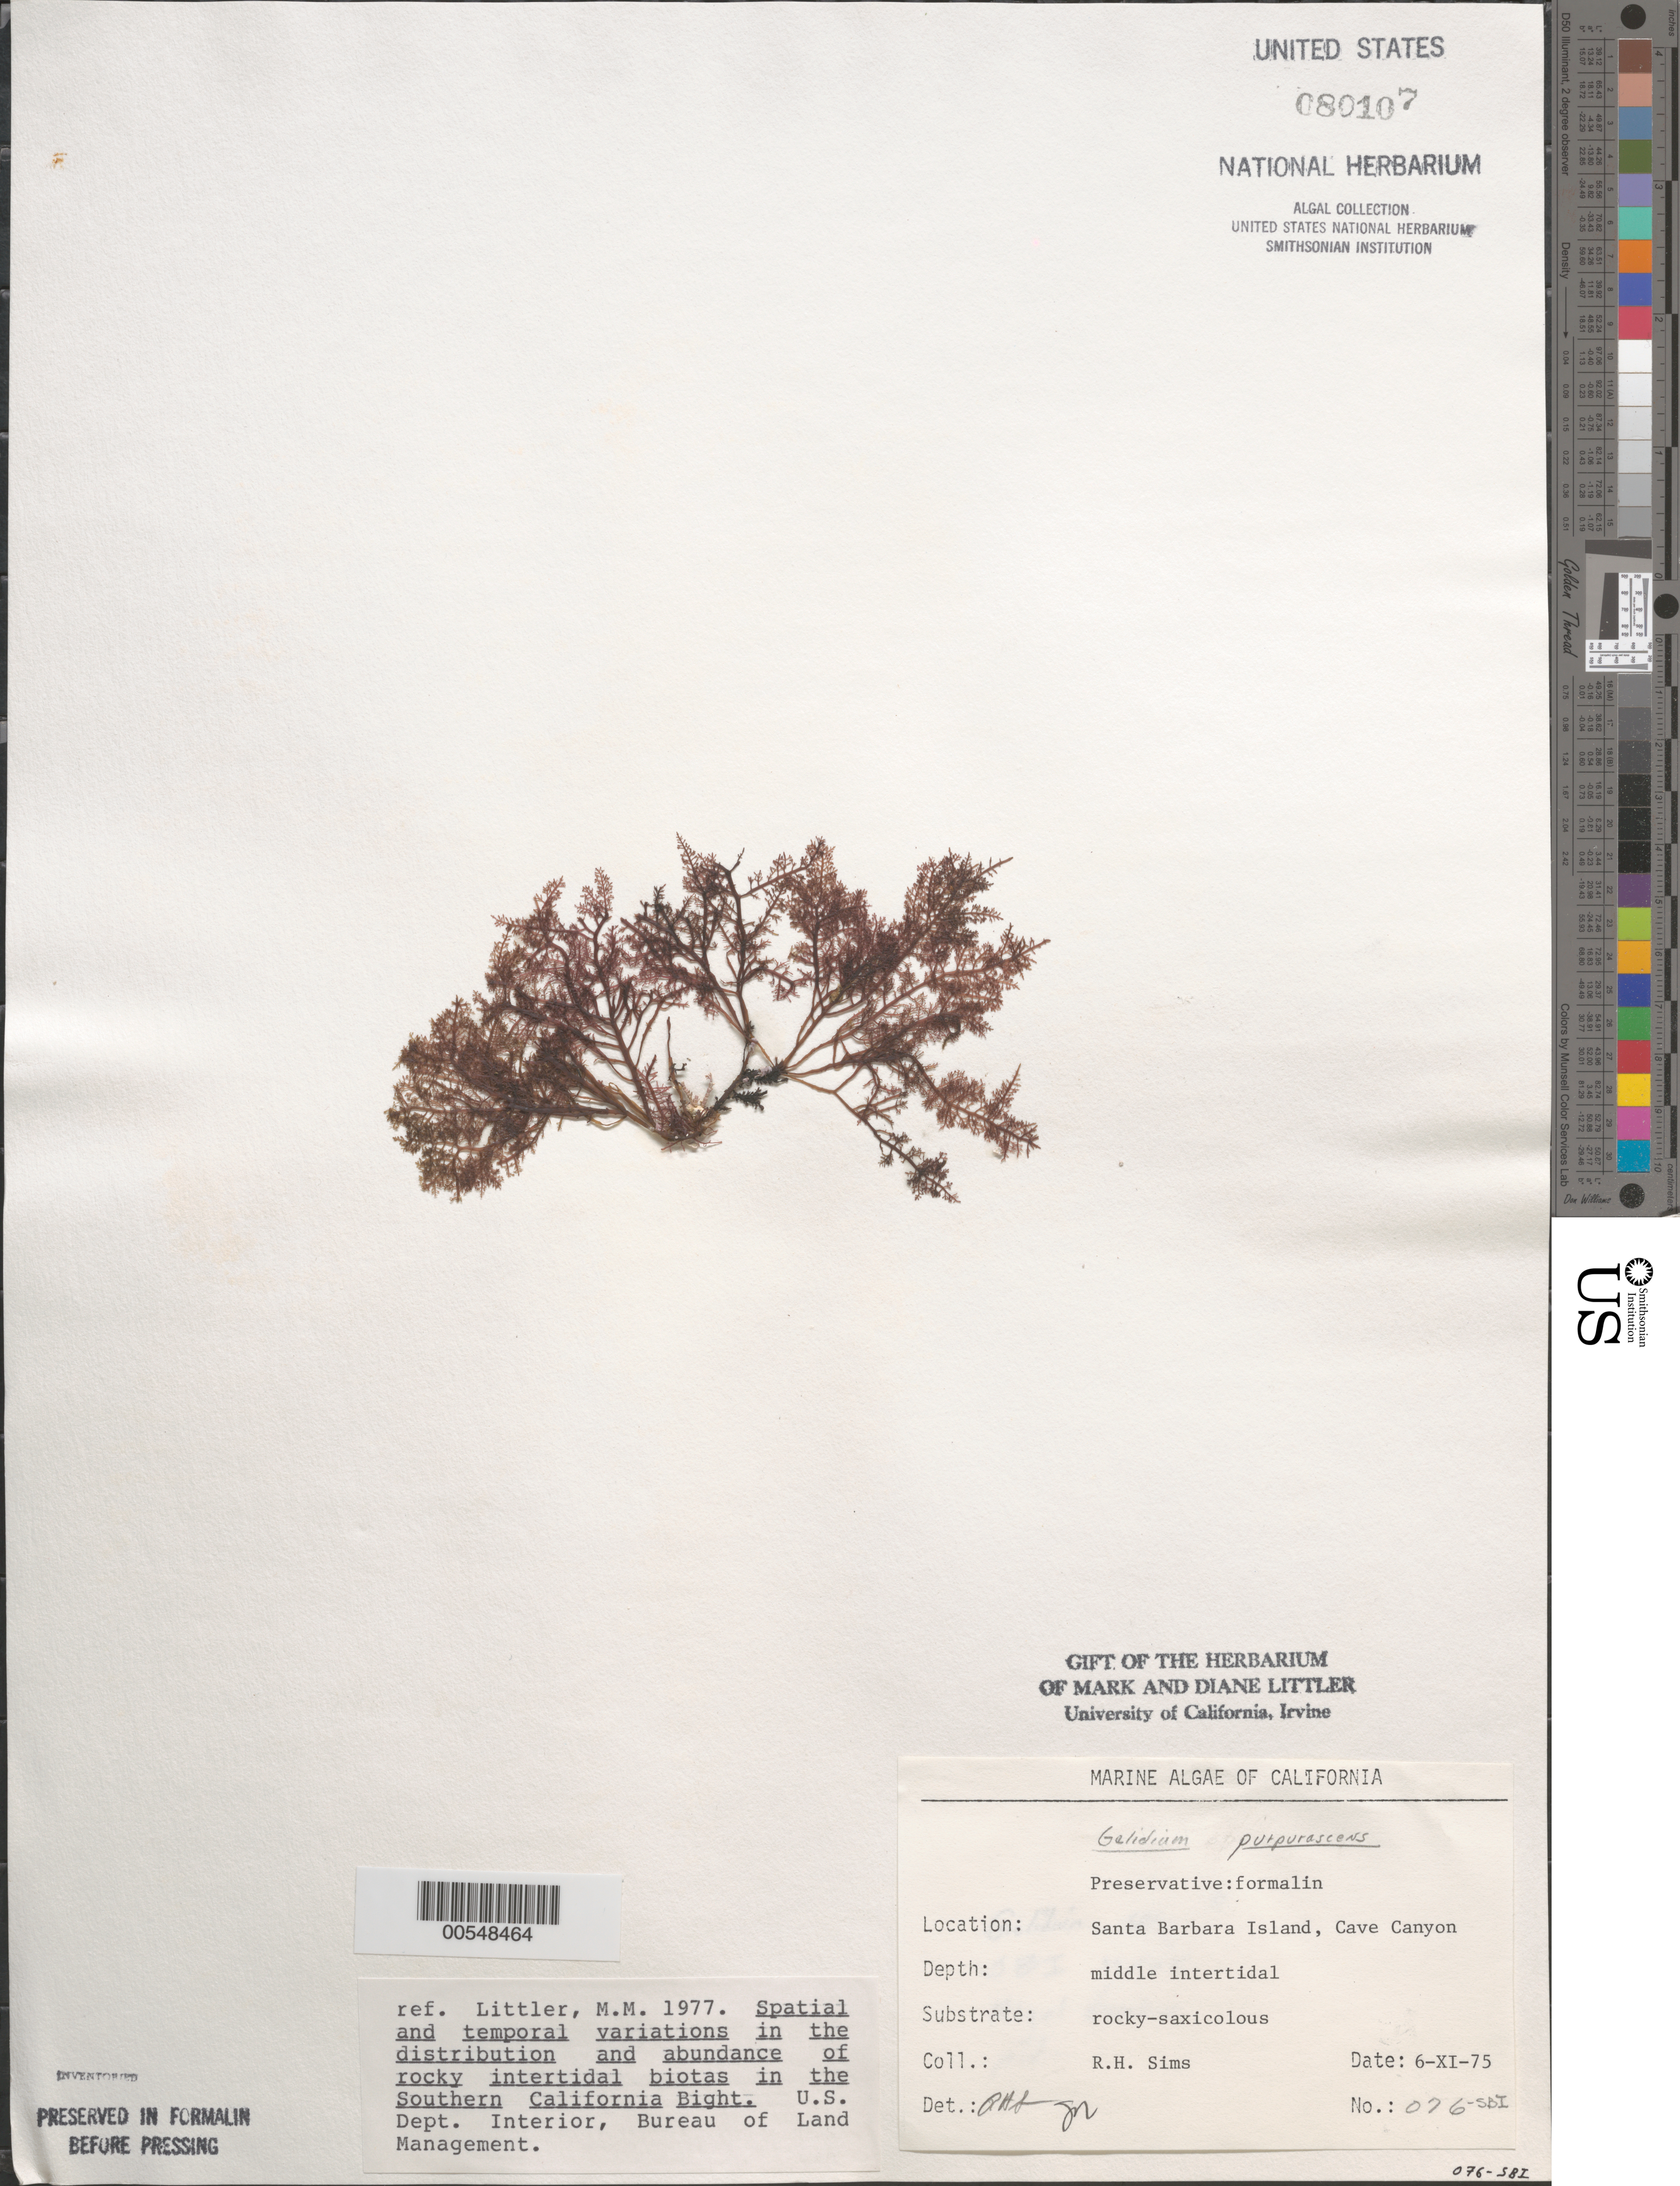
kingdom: Plantae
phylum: Rhodophyta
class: Florideophyceae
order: Gelidiales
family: Gelidiaceae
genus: Gelidium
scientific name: Gelidium purpurascens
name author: N.L. Gardner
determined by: Sims, Robert H.; Murray, S. N.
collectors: R. H. Sims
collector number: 076-sbi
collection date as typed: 06 Nov 1975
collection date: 1975-11-06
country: United States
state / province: California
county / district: Santa Barbara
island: Santa Barbara Island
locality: Cave Canyon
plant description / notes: BLM-SOCALBIGHT Rocky Intertidal Survey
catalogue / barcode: US 80107